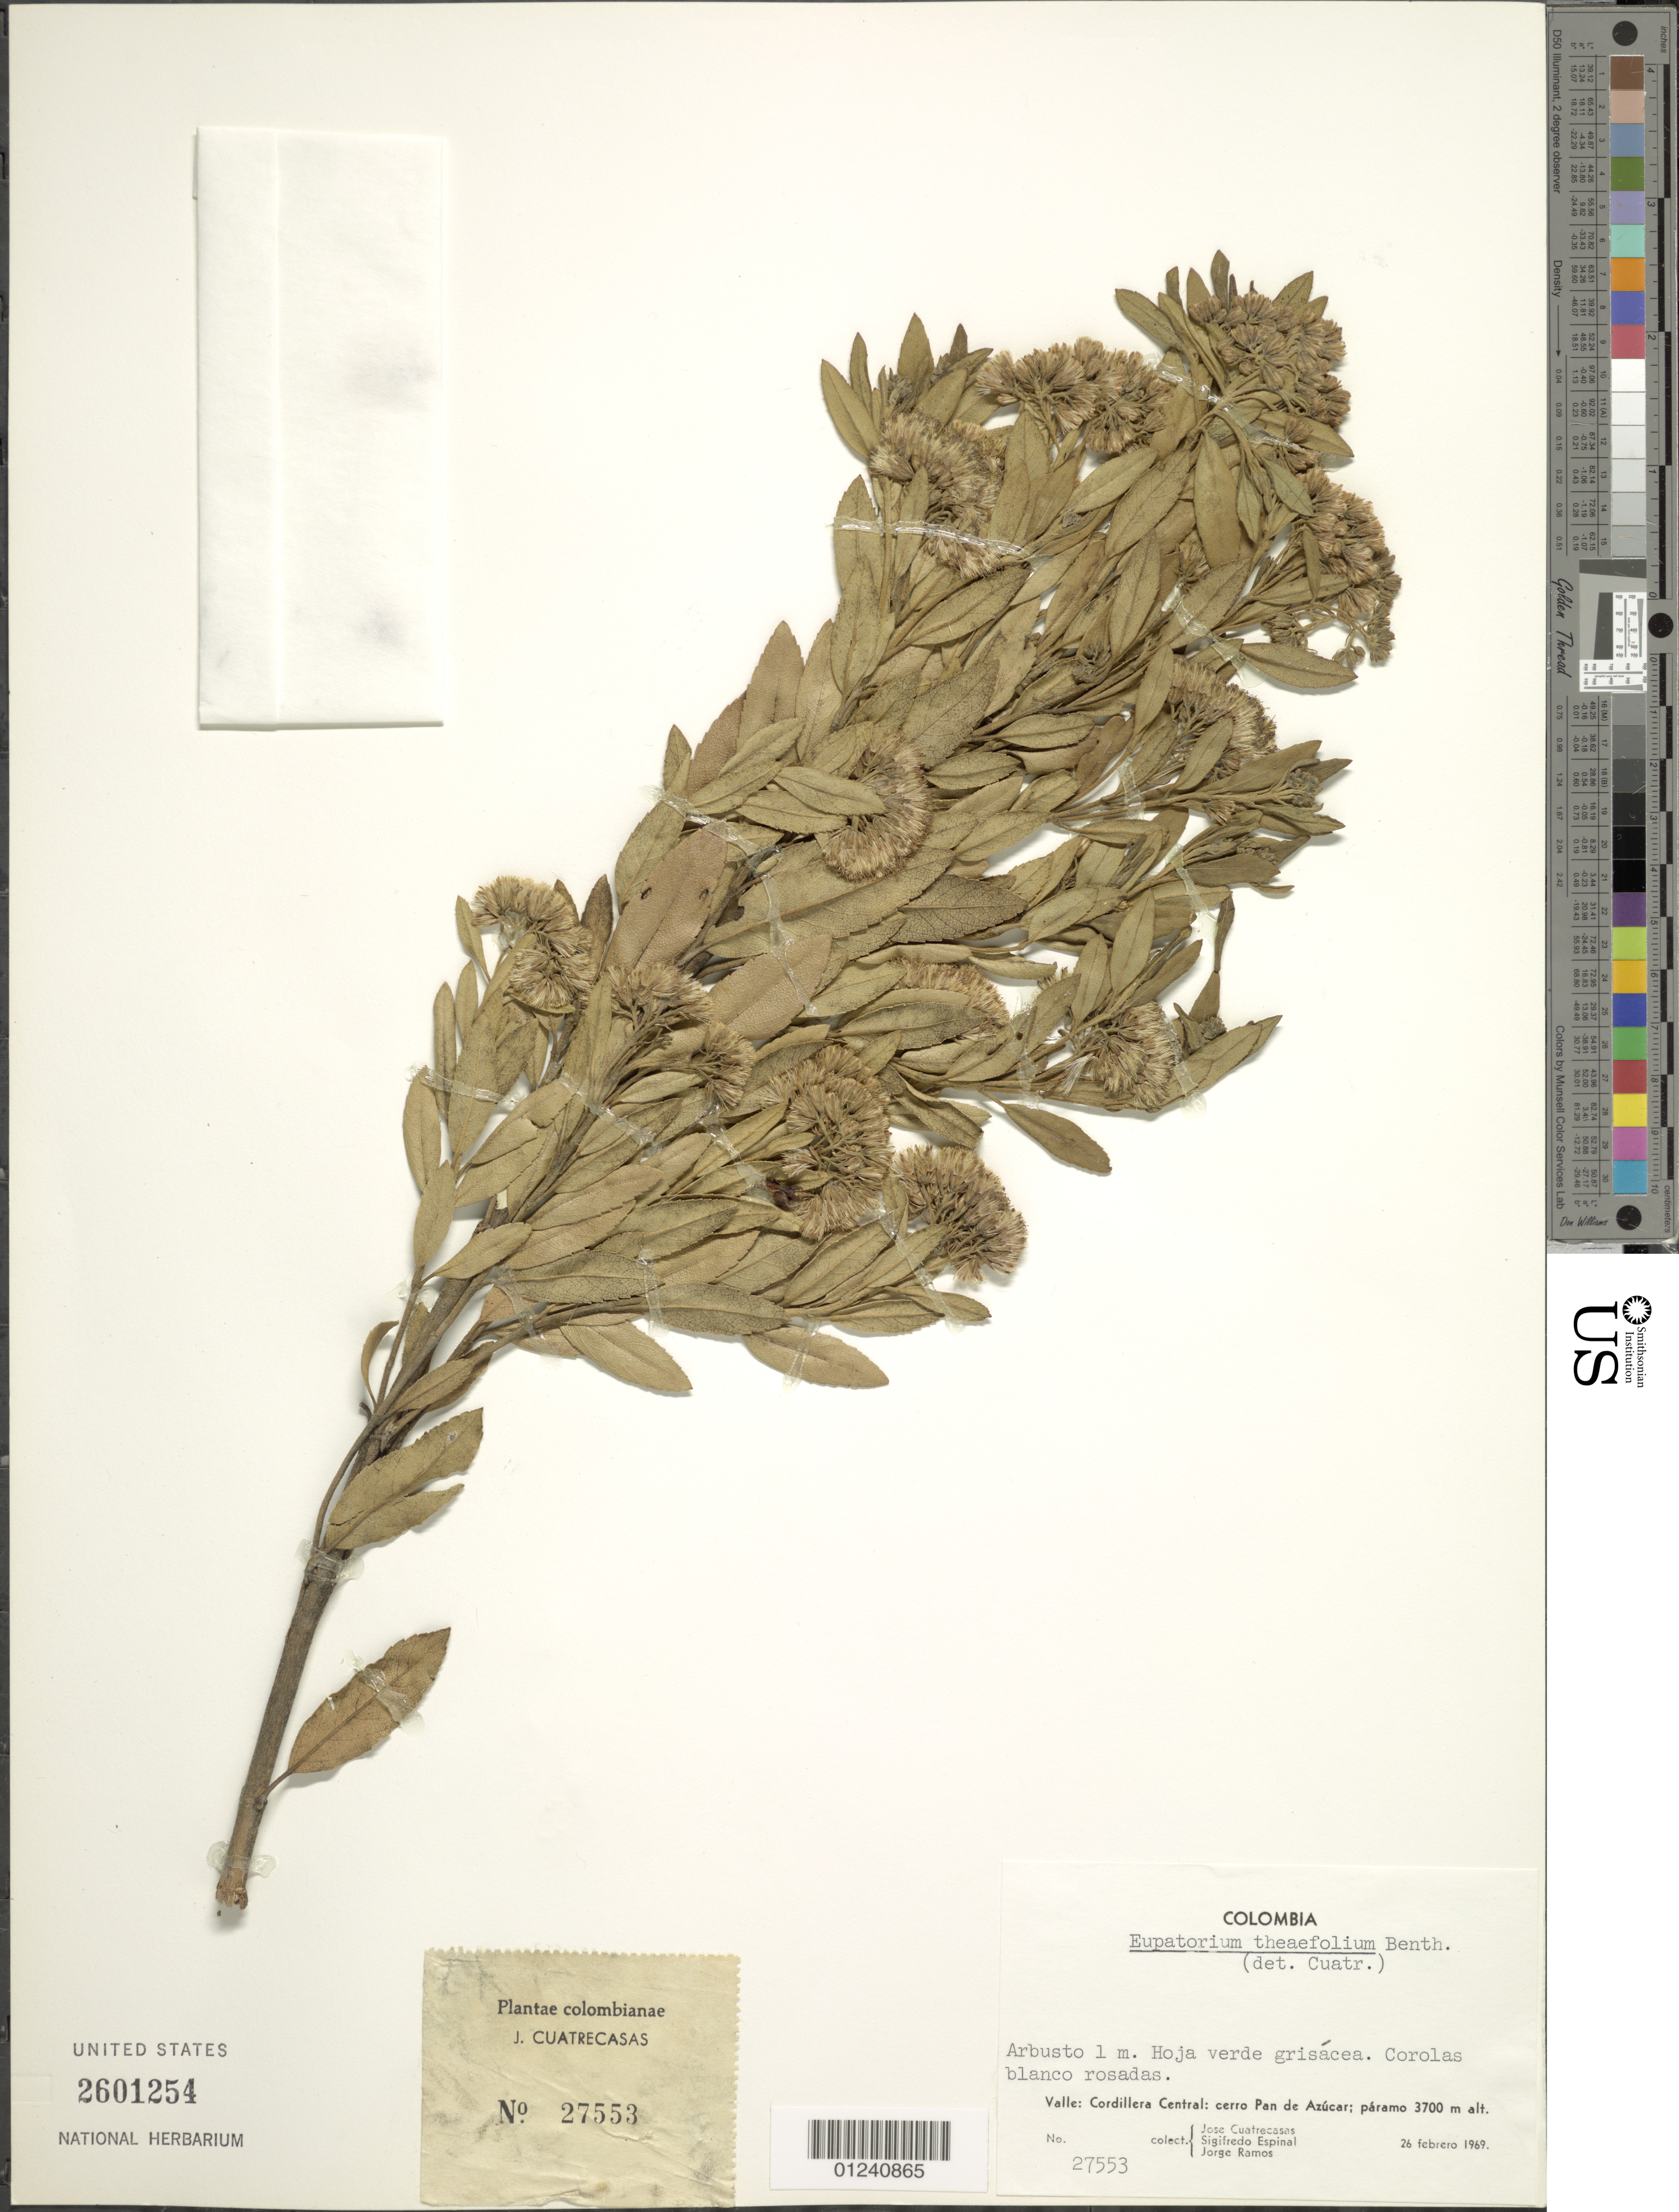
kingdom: Plantae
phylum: Tracheophyta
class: Magnoliopsida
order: Asterales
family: Asteraceae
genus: Ageratina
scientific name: Ageratina theaefolia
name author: (Benth.) R.M. King & H. Rob.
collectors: J. Cuatrecasas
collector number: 27553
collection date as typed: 26 Feb 1969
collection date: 1969-02-26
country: Colombia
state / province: Valle del Cauca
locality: Cordillera Central, Cerro Pan de Azucar.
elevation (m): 3700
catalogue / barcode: US 2601254